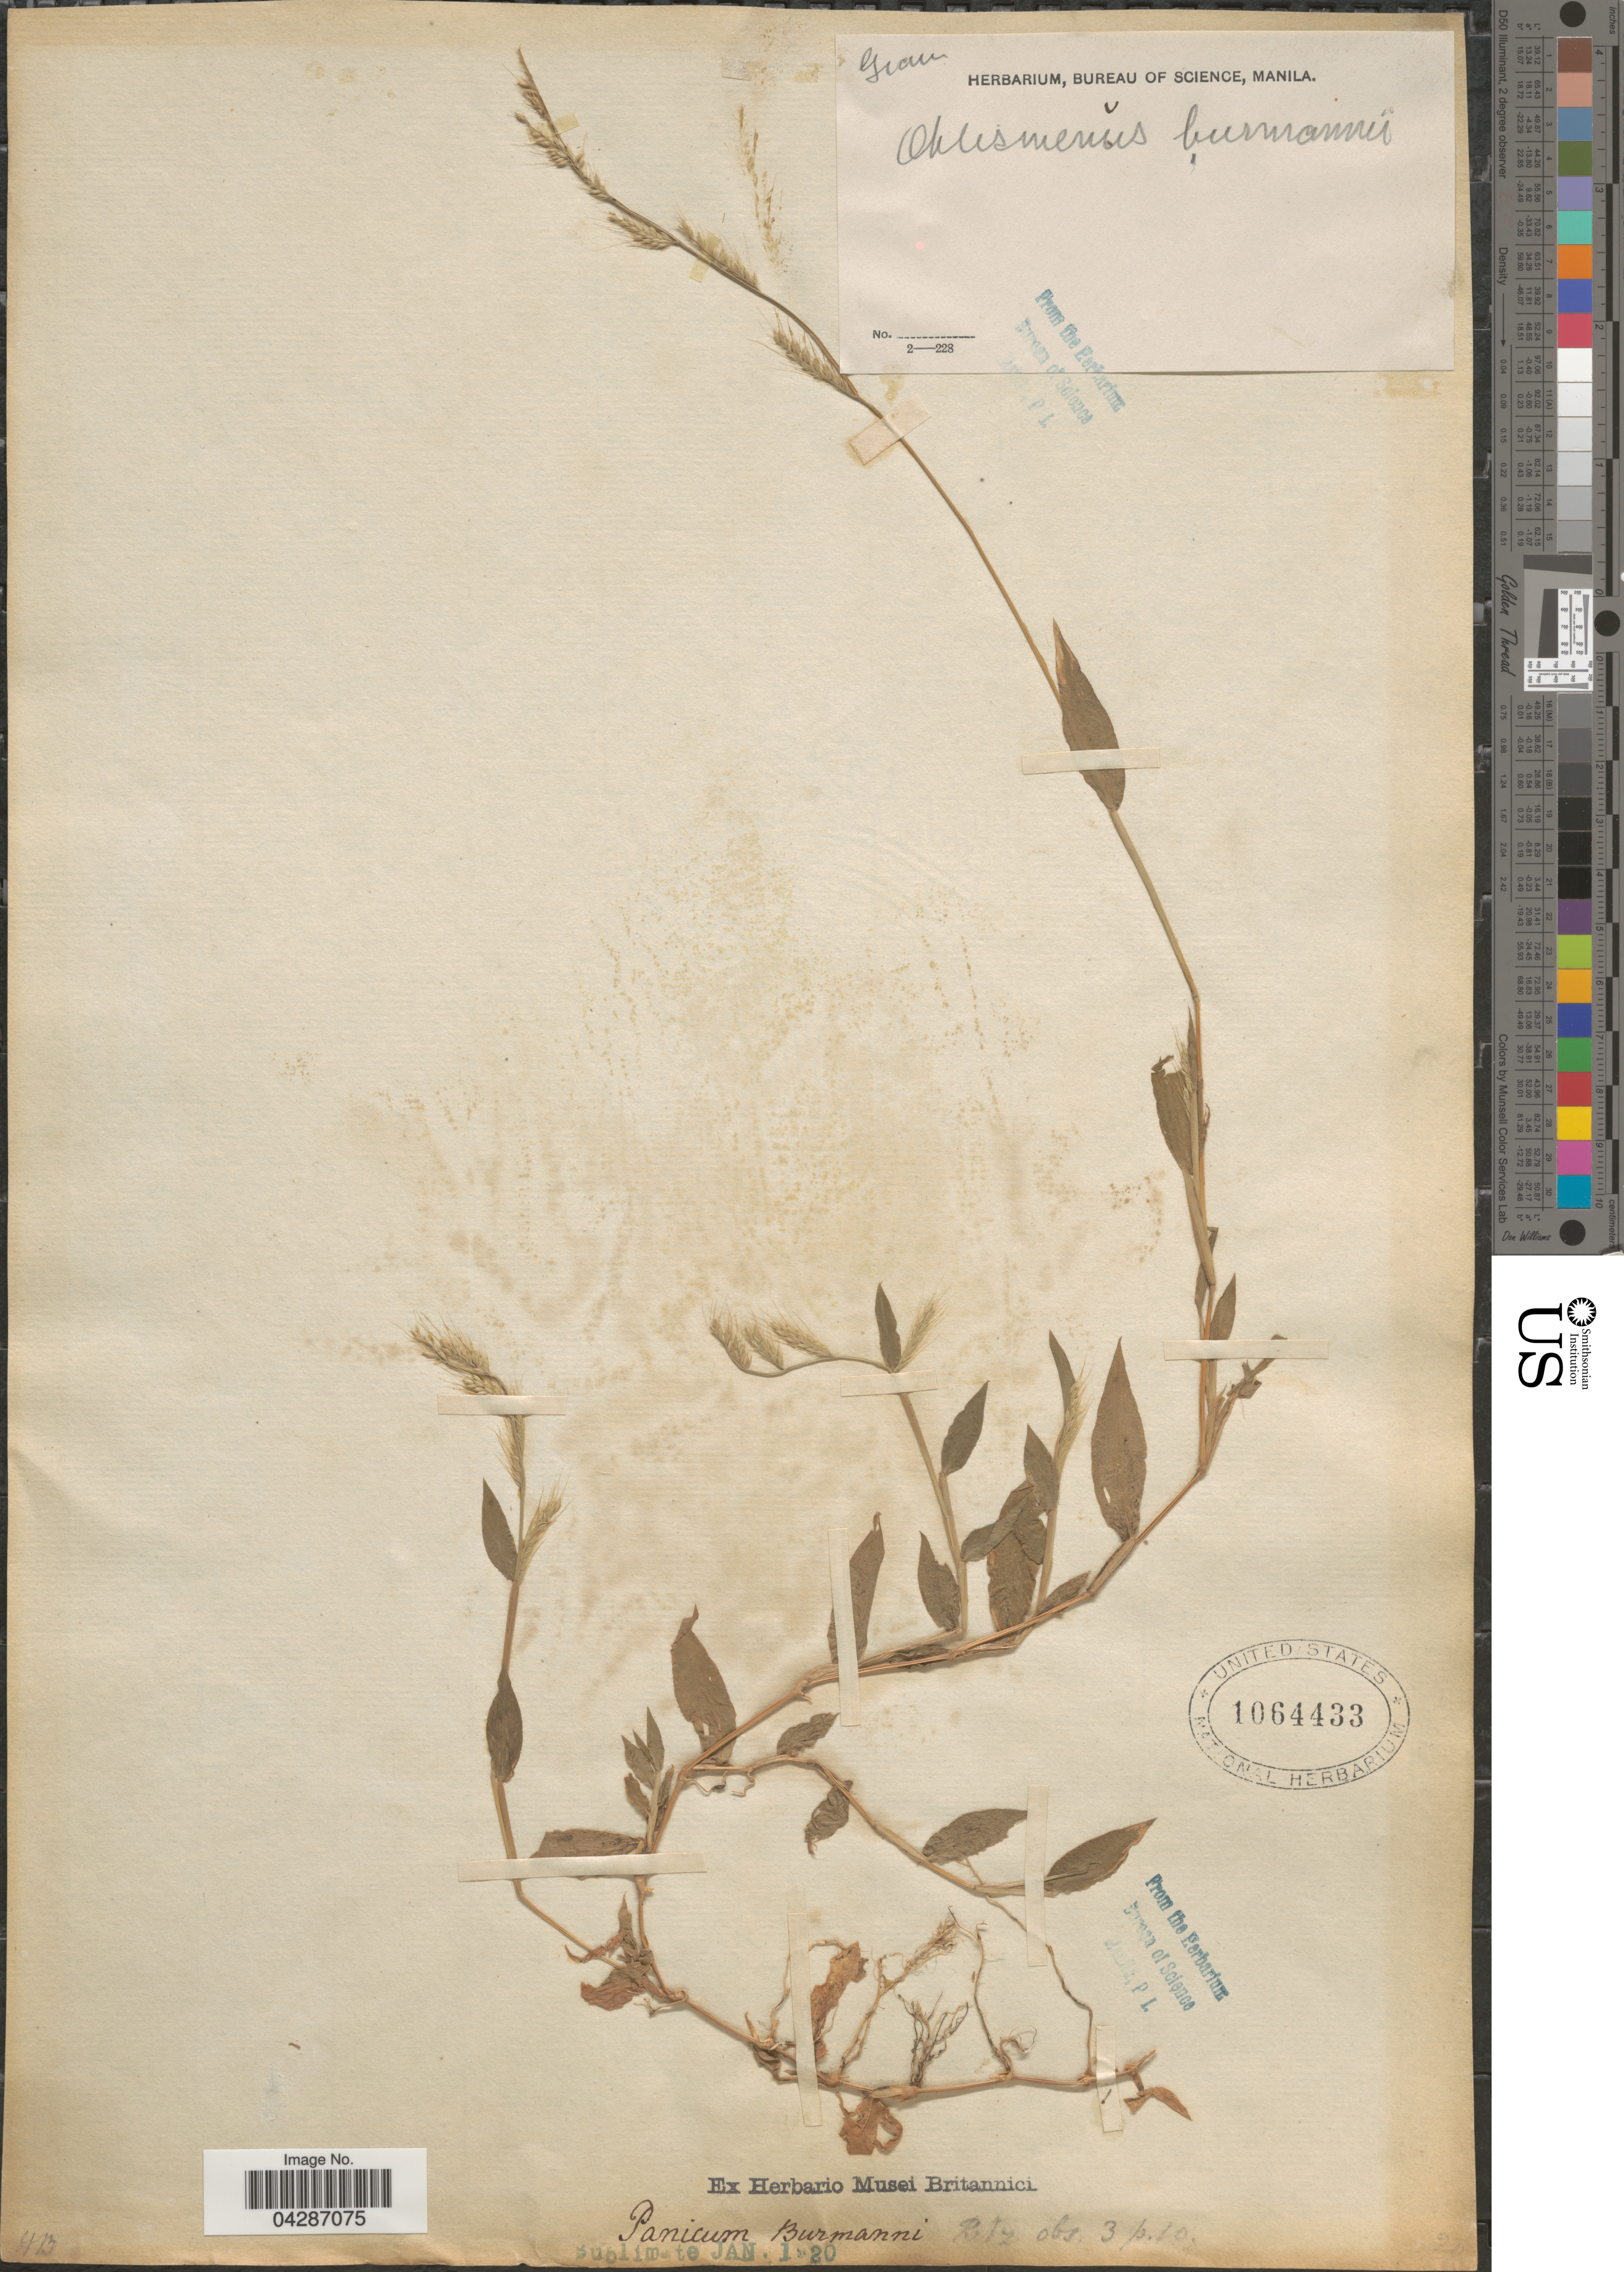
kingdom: Plantae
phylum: Tracheophyta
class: Liliopsida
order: Poales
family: Poaceae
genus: Oplismenus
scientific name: Oplismenus burmannii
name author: (Retz.) P. Beauv.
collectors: Ex herb. Bureau of Science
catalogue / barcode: US 1064433